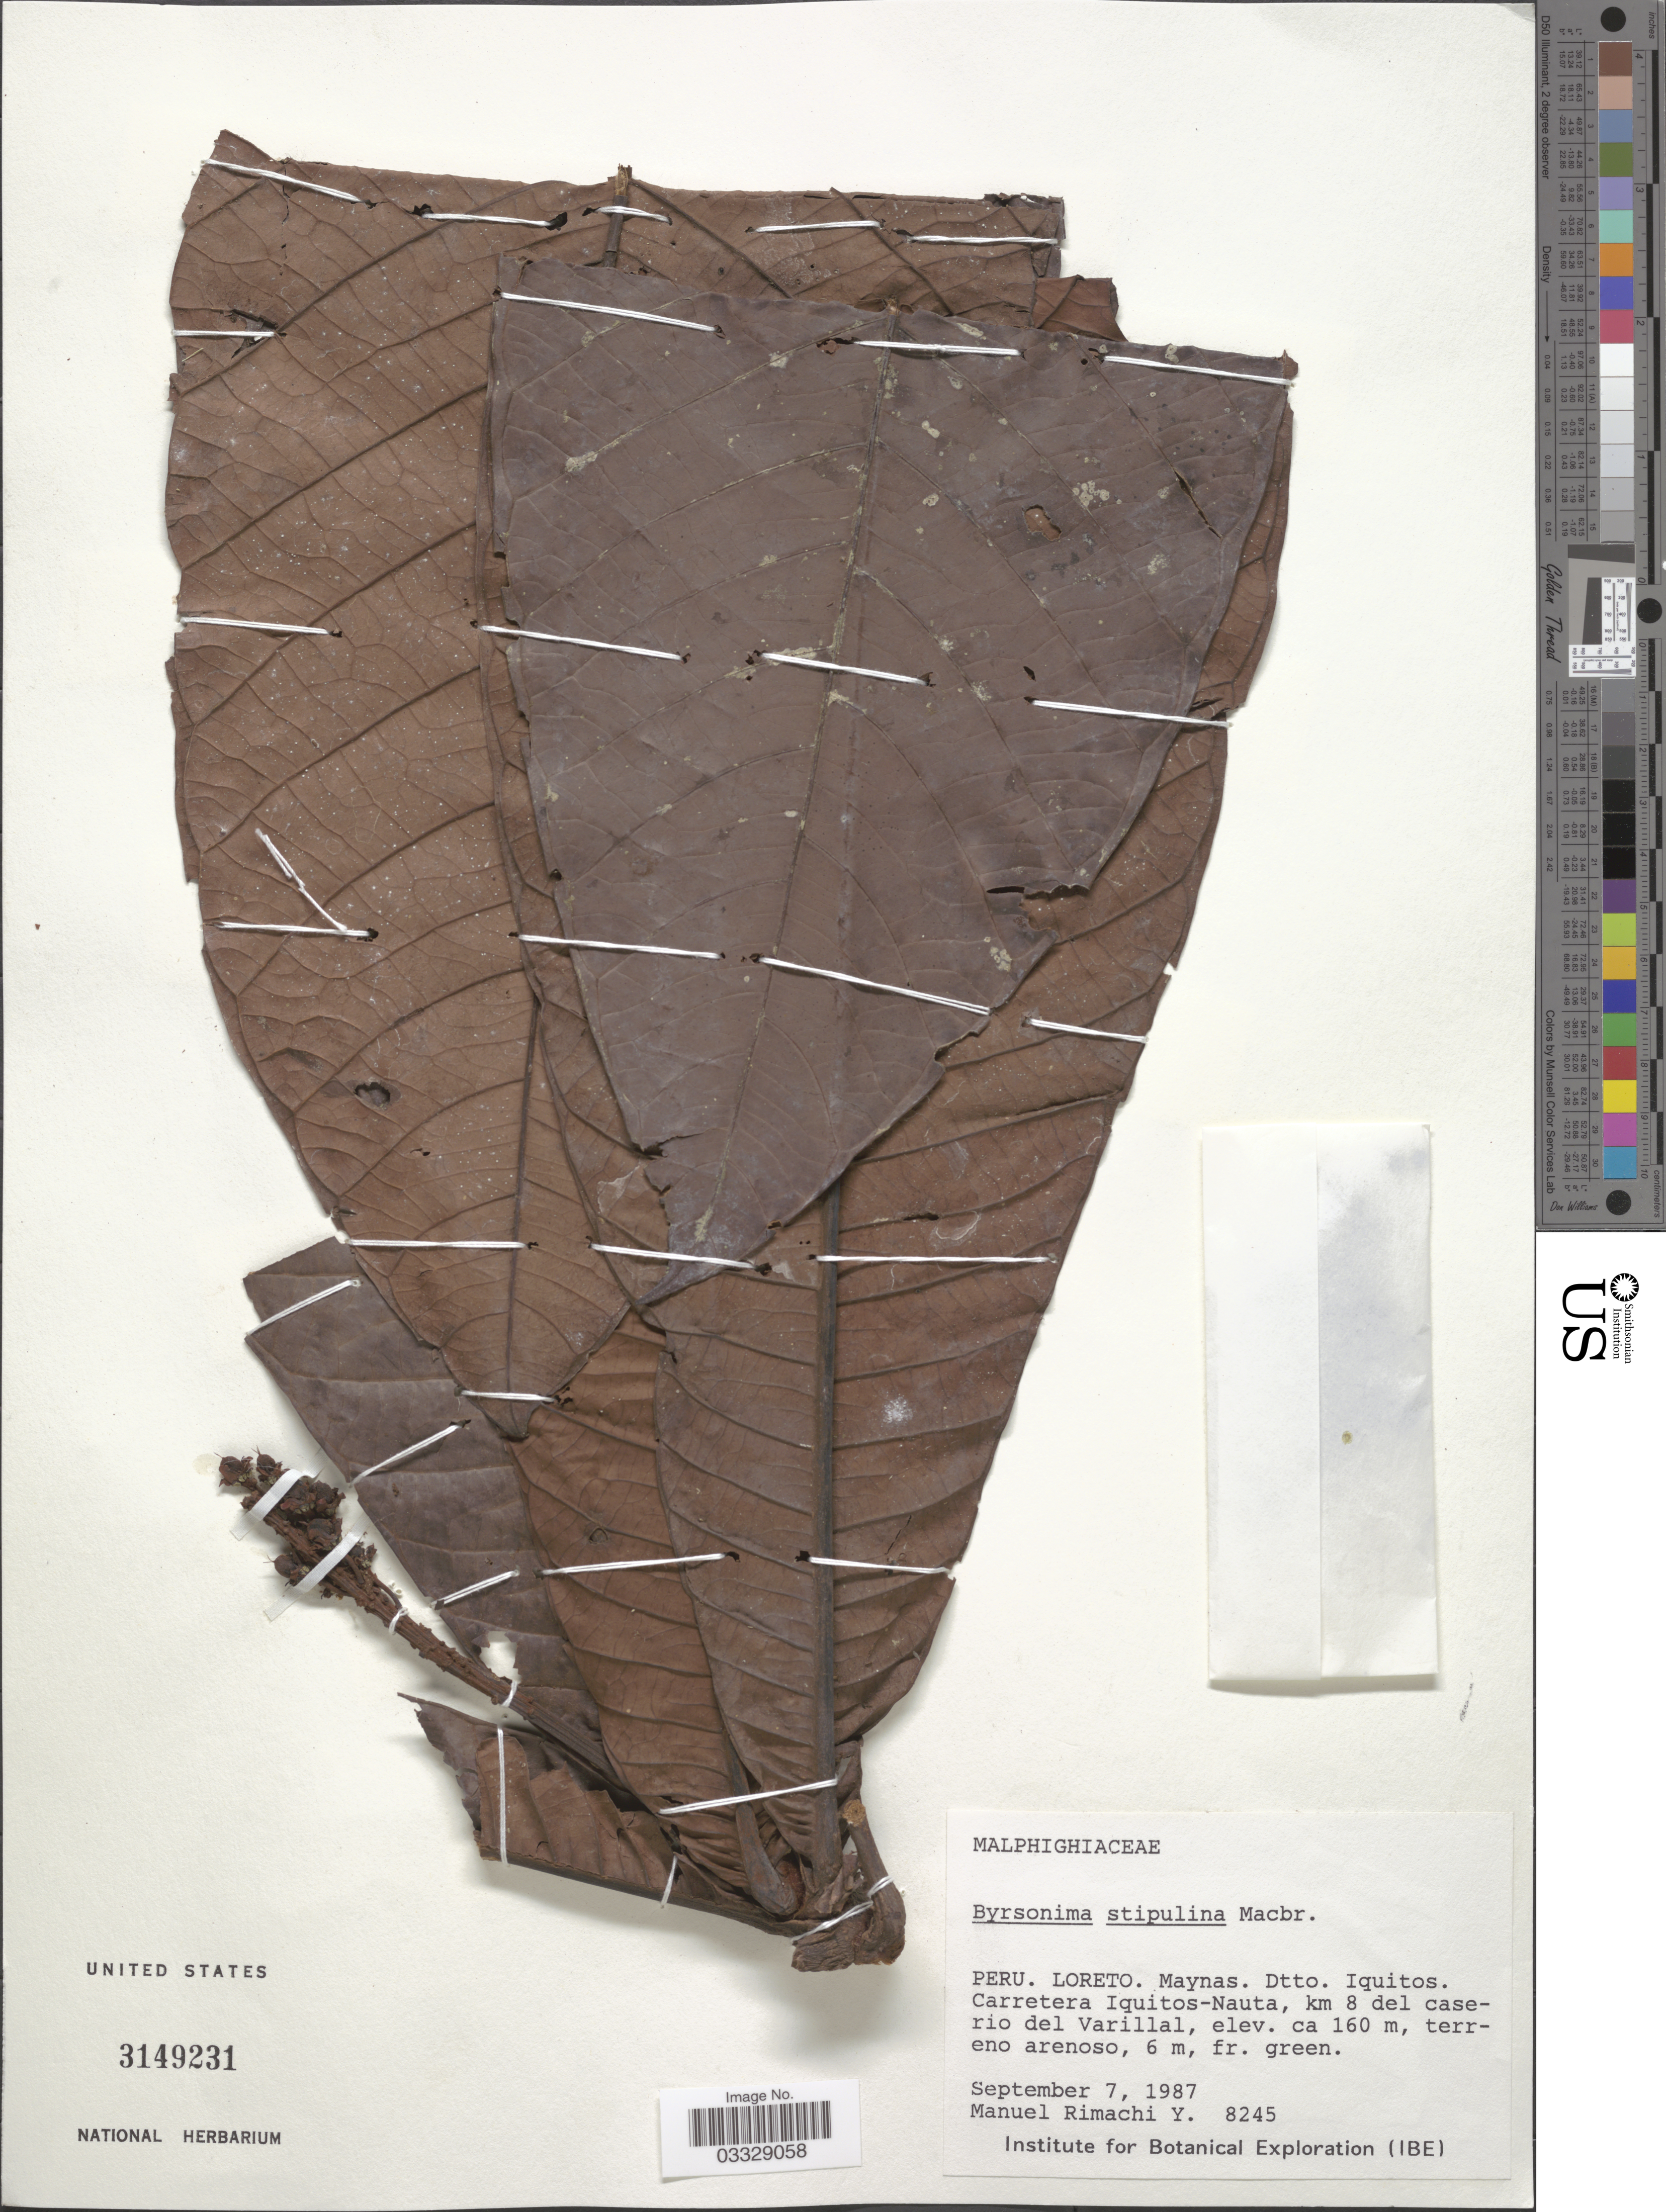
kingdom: Plantae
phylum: Tracheophyta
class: Magnoliopsida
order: Malpighiales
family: Malpighiaceae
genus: Byrsonima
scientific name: Byrsonima stipulina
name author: J.F. Macbr.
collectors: M. Rimachi Y.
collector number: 8245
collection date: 1987-09-07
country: Peru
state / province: Loreto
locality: Maynas. Dtto. Iquitos. Carretera de Iquitos-Nauta, km 8 del caserio del Varillal.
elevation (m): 160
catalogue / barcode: US 3149231